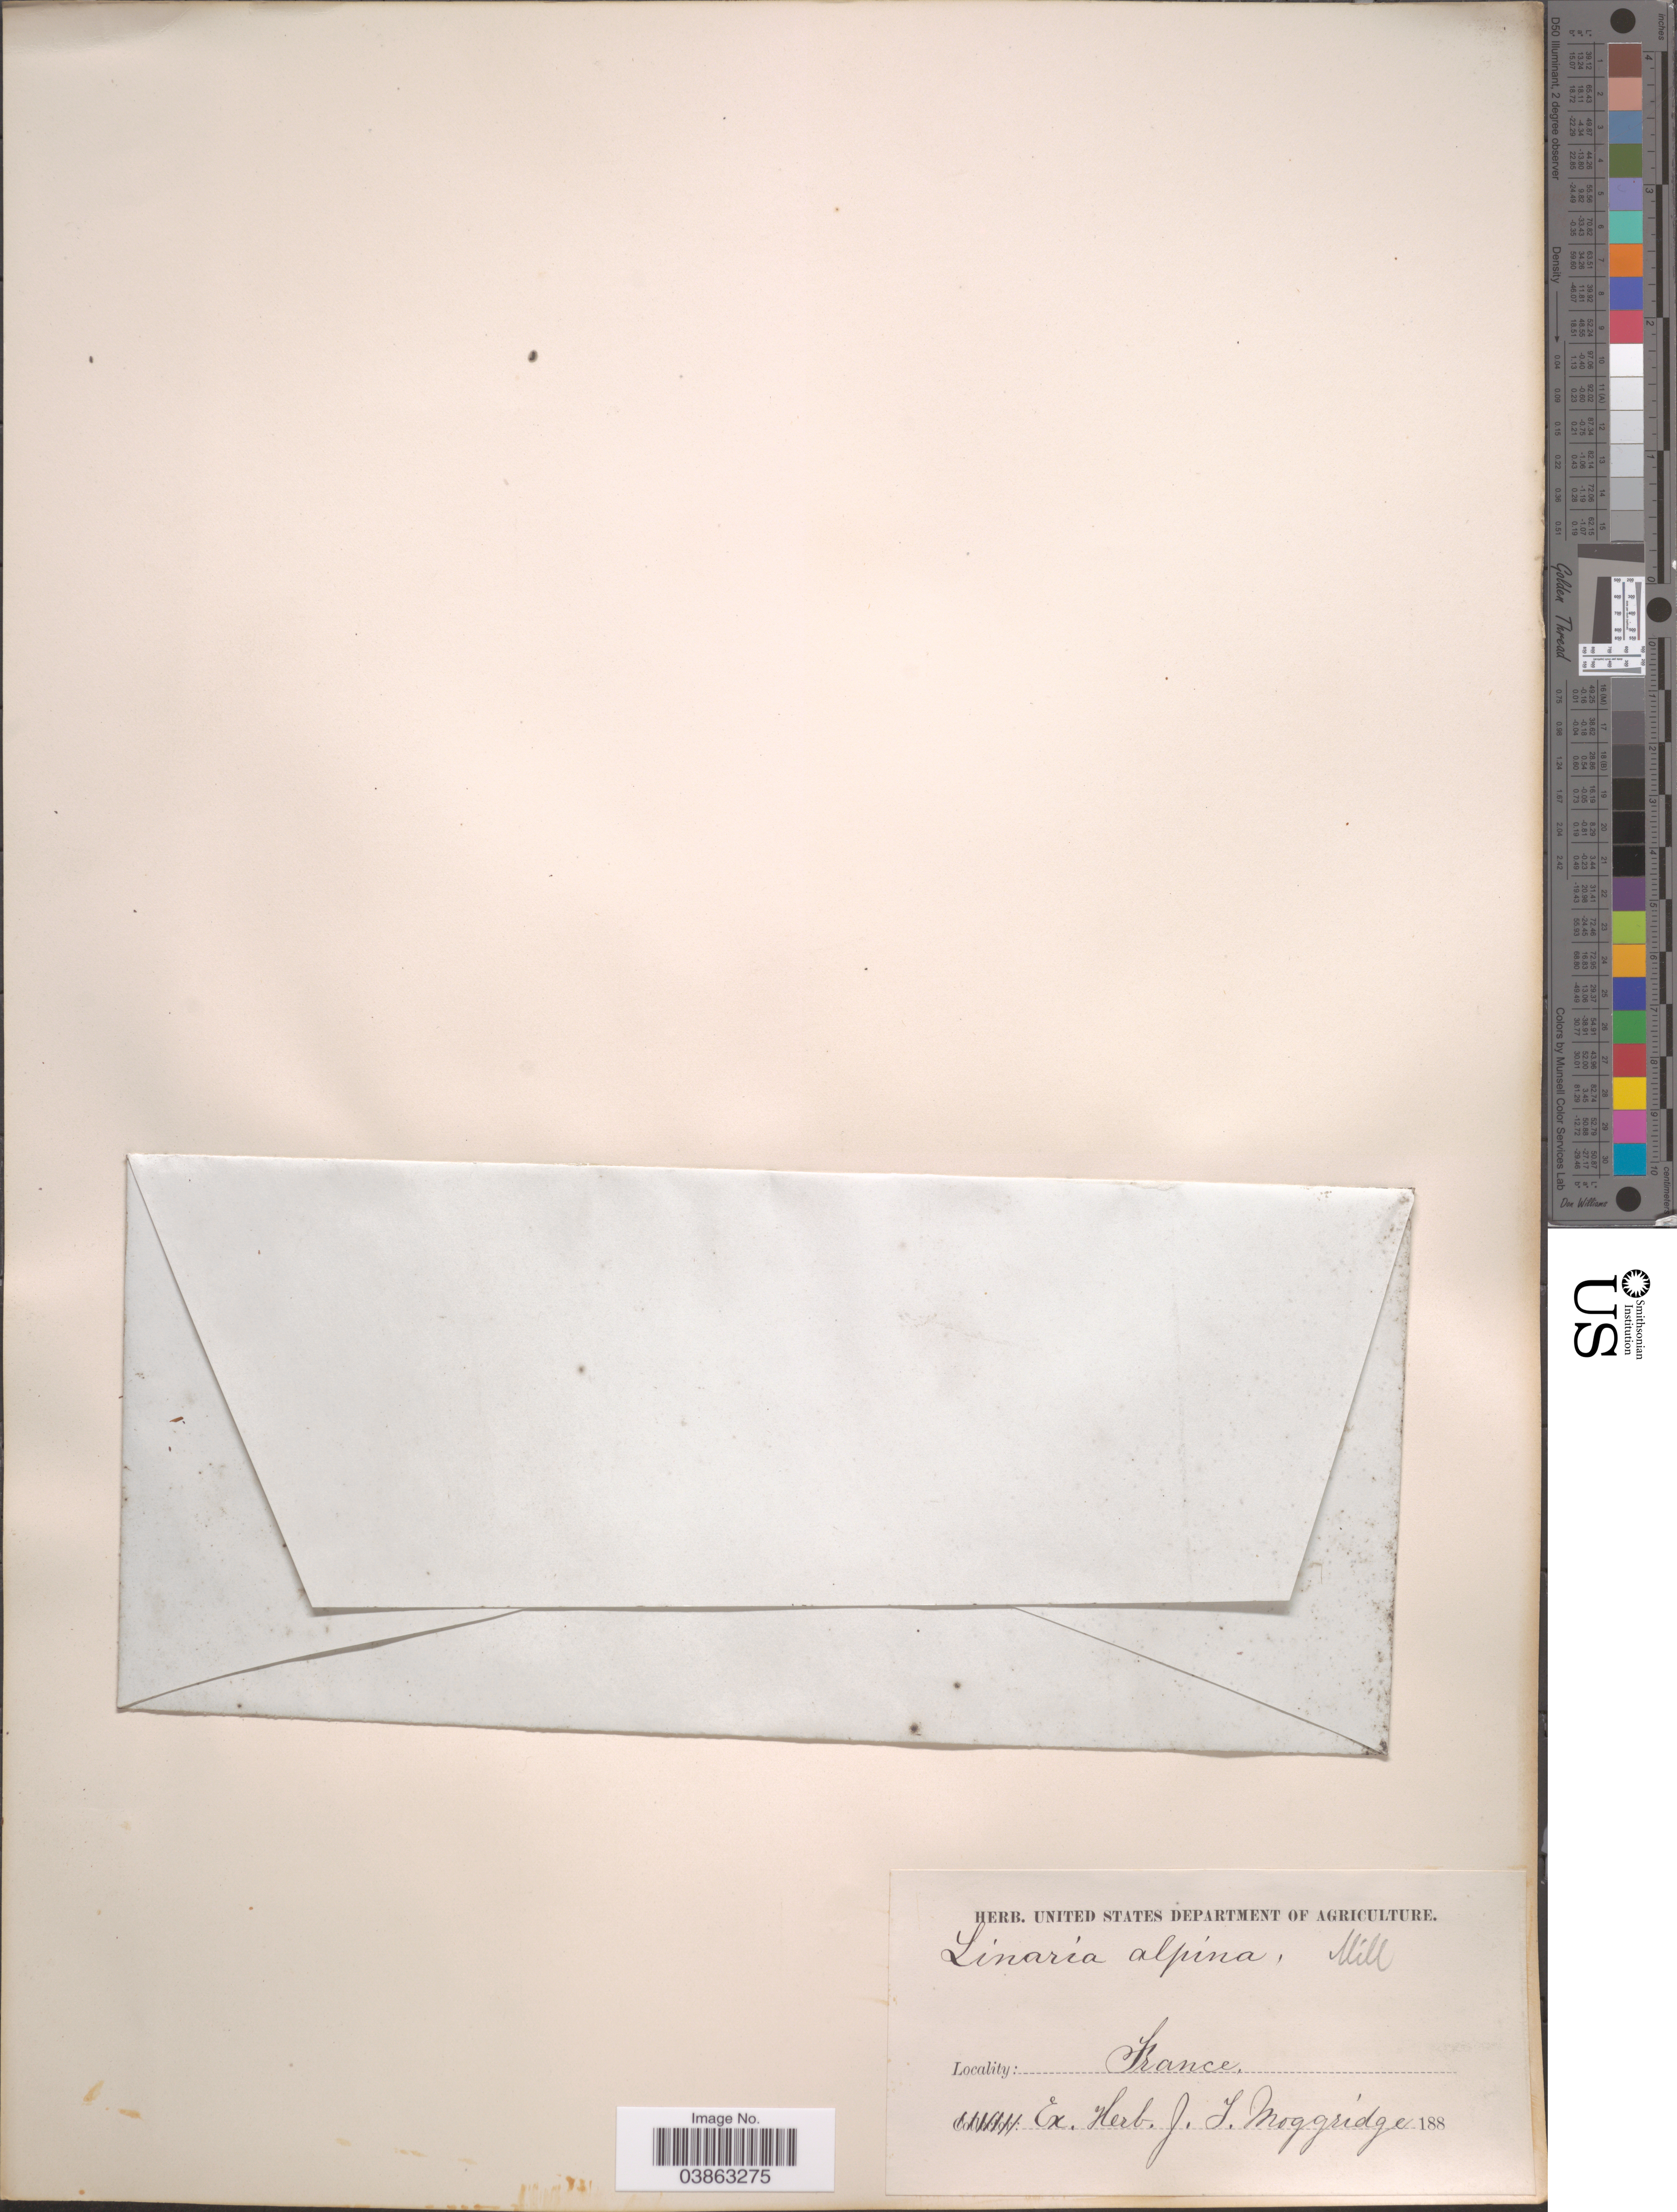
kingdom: Plantae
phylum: Tracheophyta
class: Magnoliopsida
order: Lamiales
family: Plantaginaceae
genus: Linaria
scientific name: Linaria alpina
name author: (L.) Mill.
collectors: ex herb. J.T. Moggridge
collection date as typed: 188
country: France